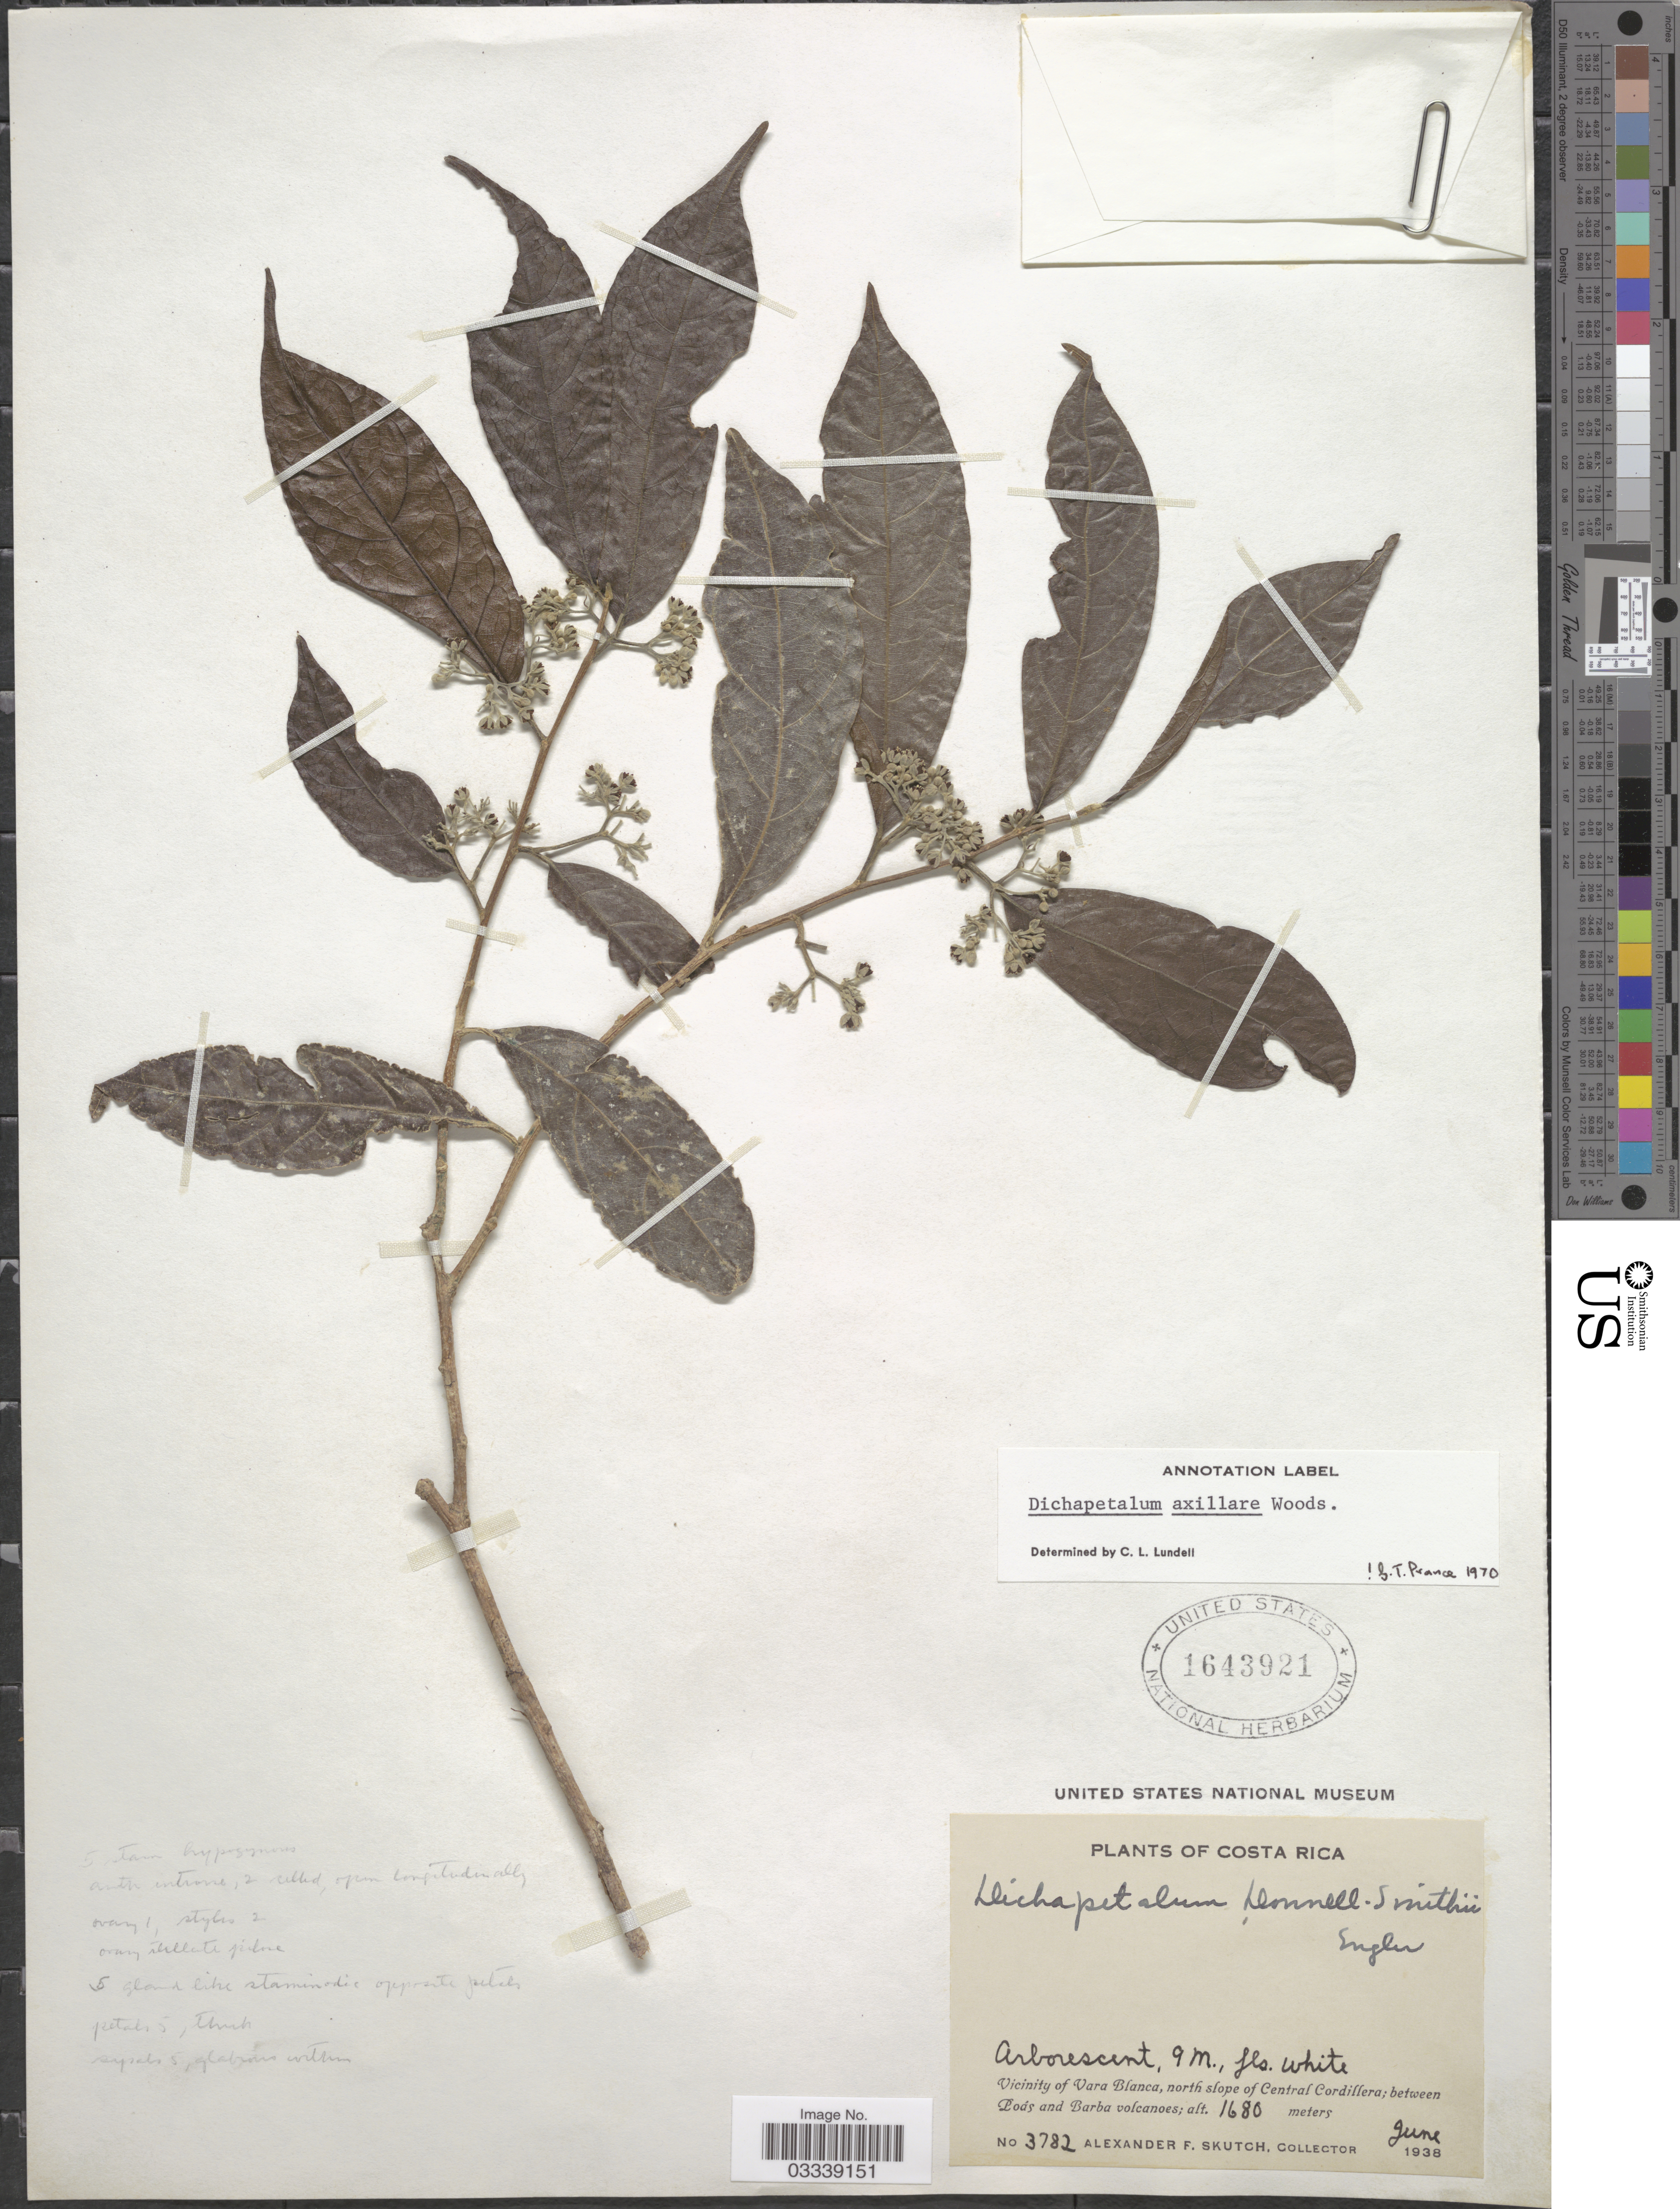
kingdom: Plantae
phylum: Tracheophyta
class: Magnoliopsida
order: Malpighiales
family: Dichapetalaceae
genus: Dichapetalum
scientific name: Dichapetalum axillare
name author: Woodson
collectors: A. F. Skutch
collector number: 3782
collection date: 1938-06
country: Costa Rica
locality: Vicinity of Vara Blanca, north slope of Central Cordillera; between Poás and Barba volcanoes.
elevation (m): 1680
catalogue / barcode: US 1643921